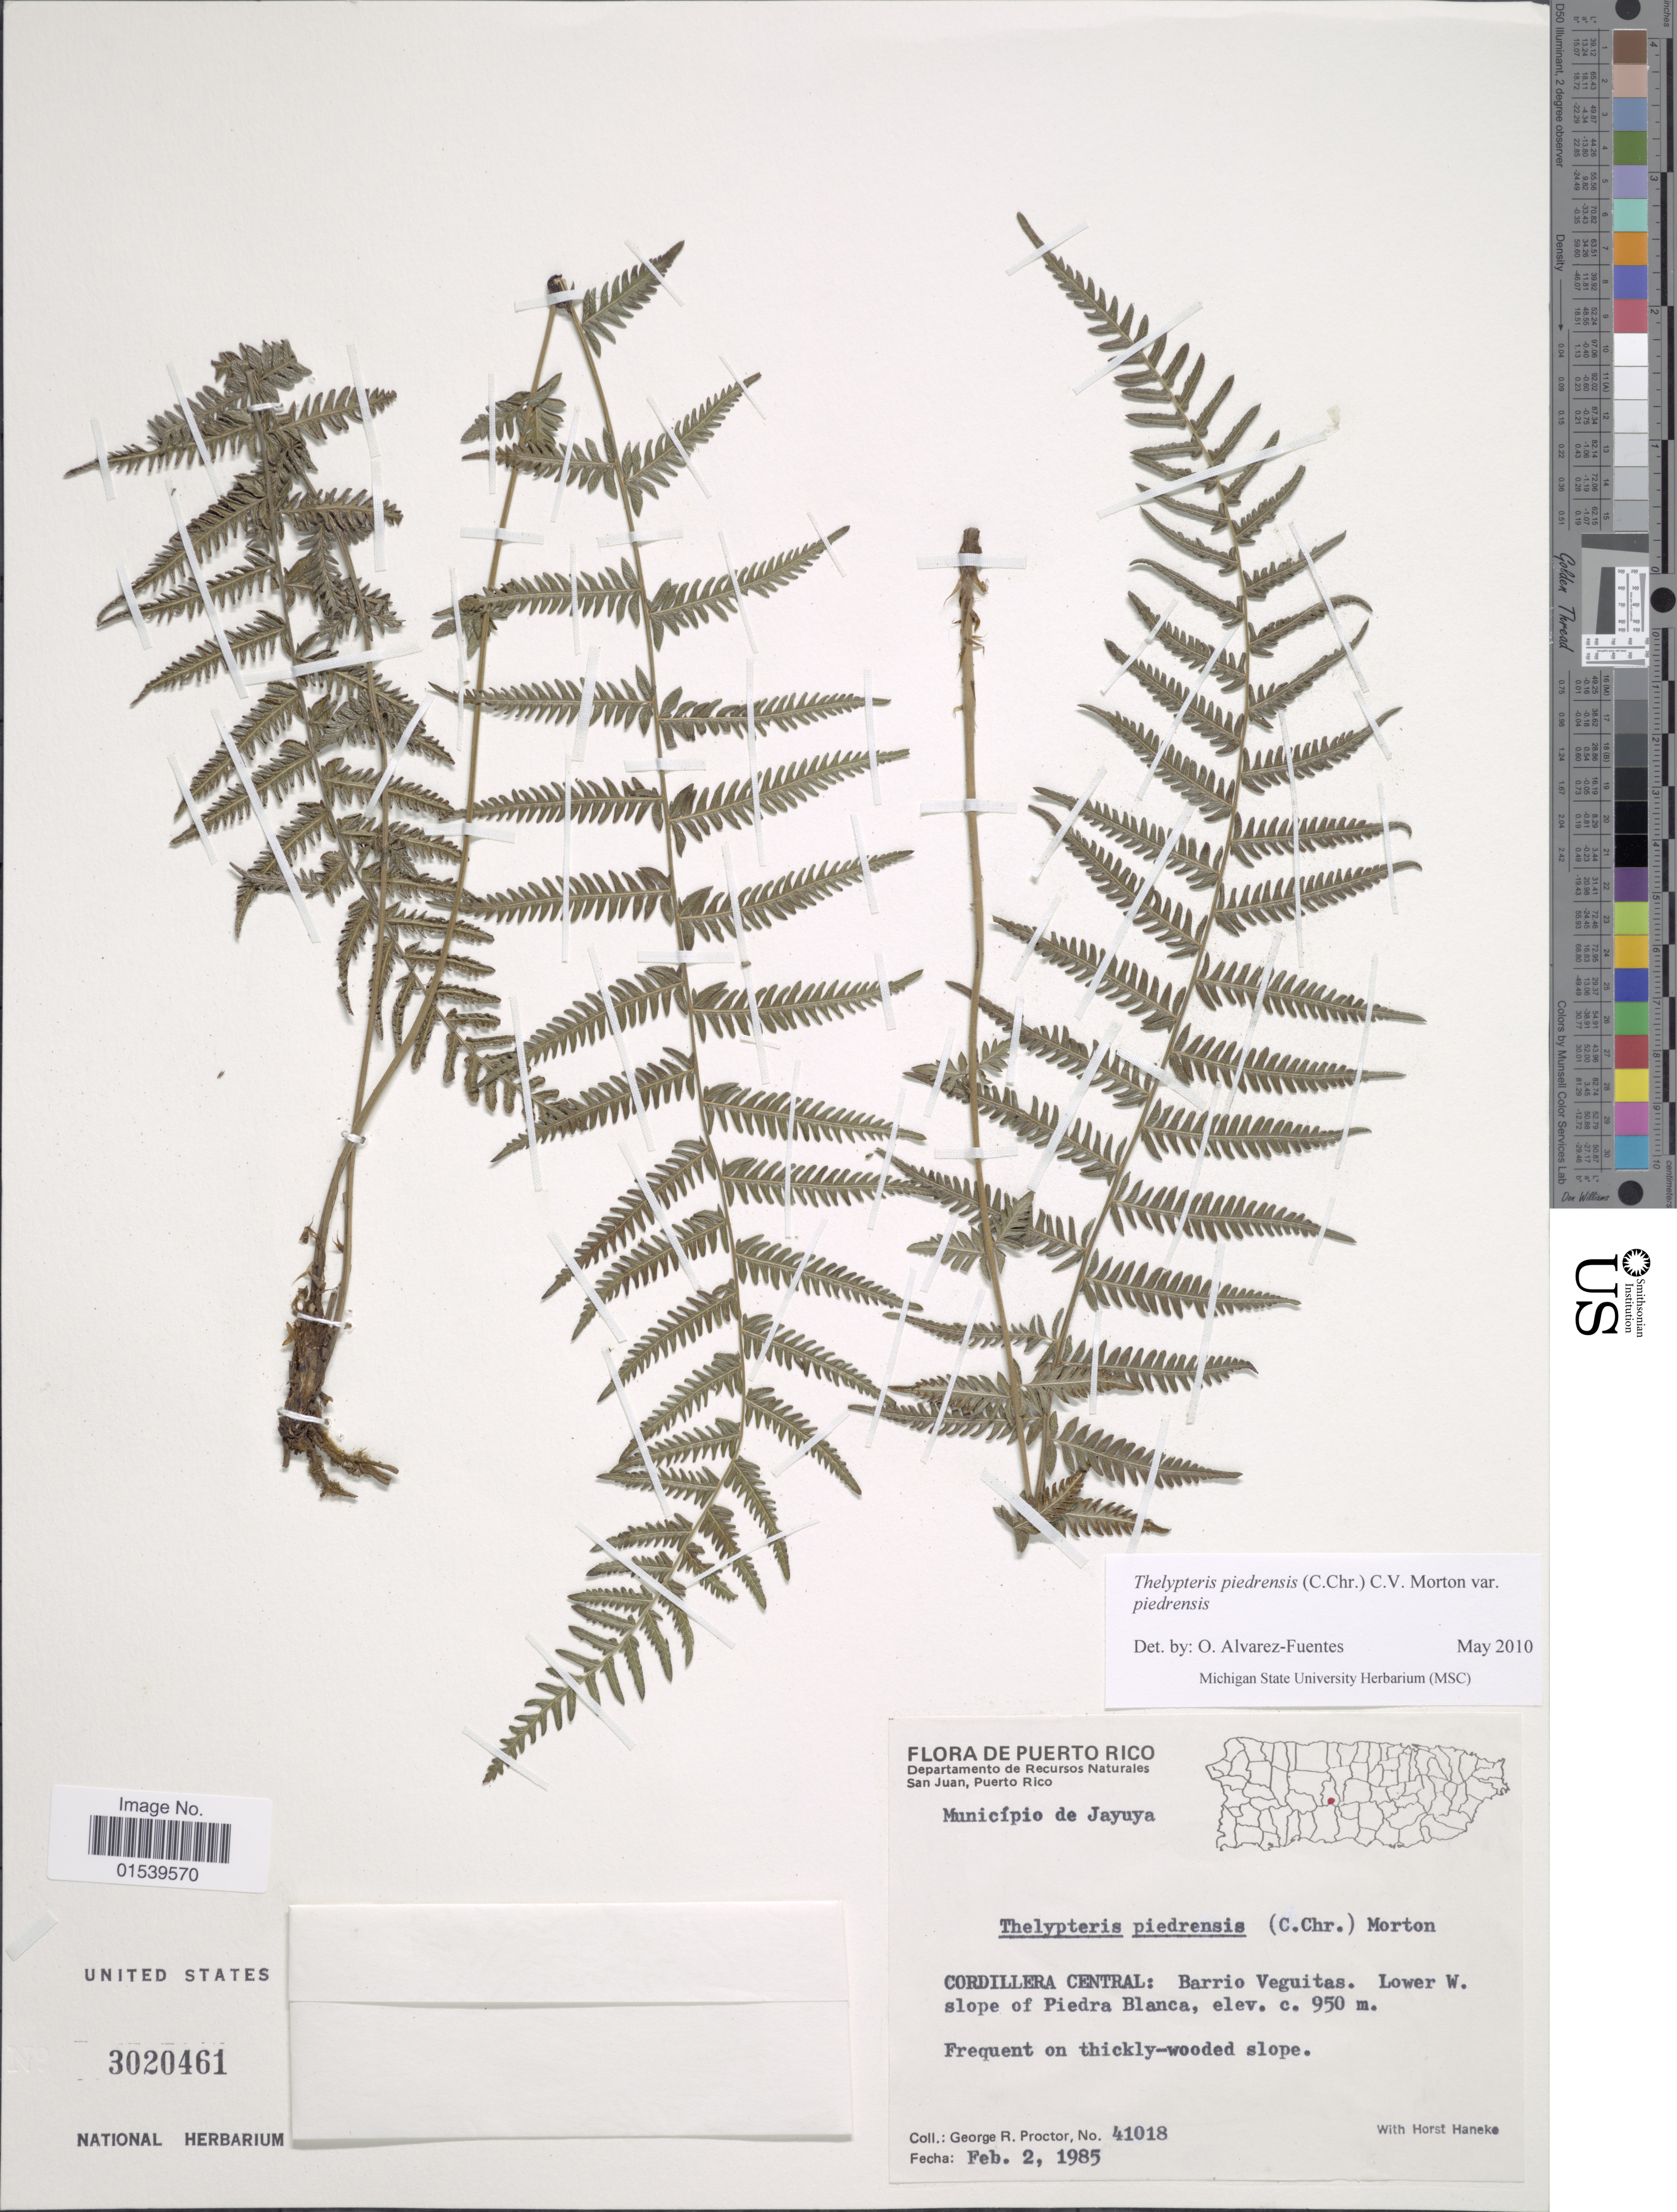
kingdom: Plantae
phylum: Tracheophyta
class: Polypodiopsida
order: Polypodiales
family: Thelypteridaceae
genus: Amauropelta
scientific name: Amauropelta piedrensis (C. Chr.) comb. nov., ined 2015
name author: (C. Chr.)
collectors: G. R. Proctor & H. Haneke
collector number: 41018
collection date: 1985-02-02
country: Puerto Rico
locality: Departamento de Recursos Naturales, San Juan, Municipio de Jayuya, Cordillera Oriental: Barrio Veguitas, lower W. slope of Piedra Blanca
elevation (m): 950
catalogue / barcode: US 3020461